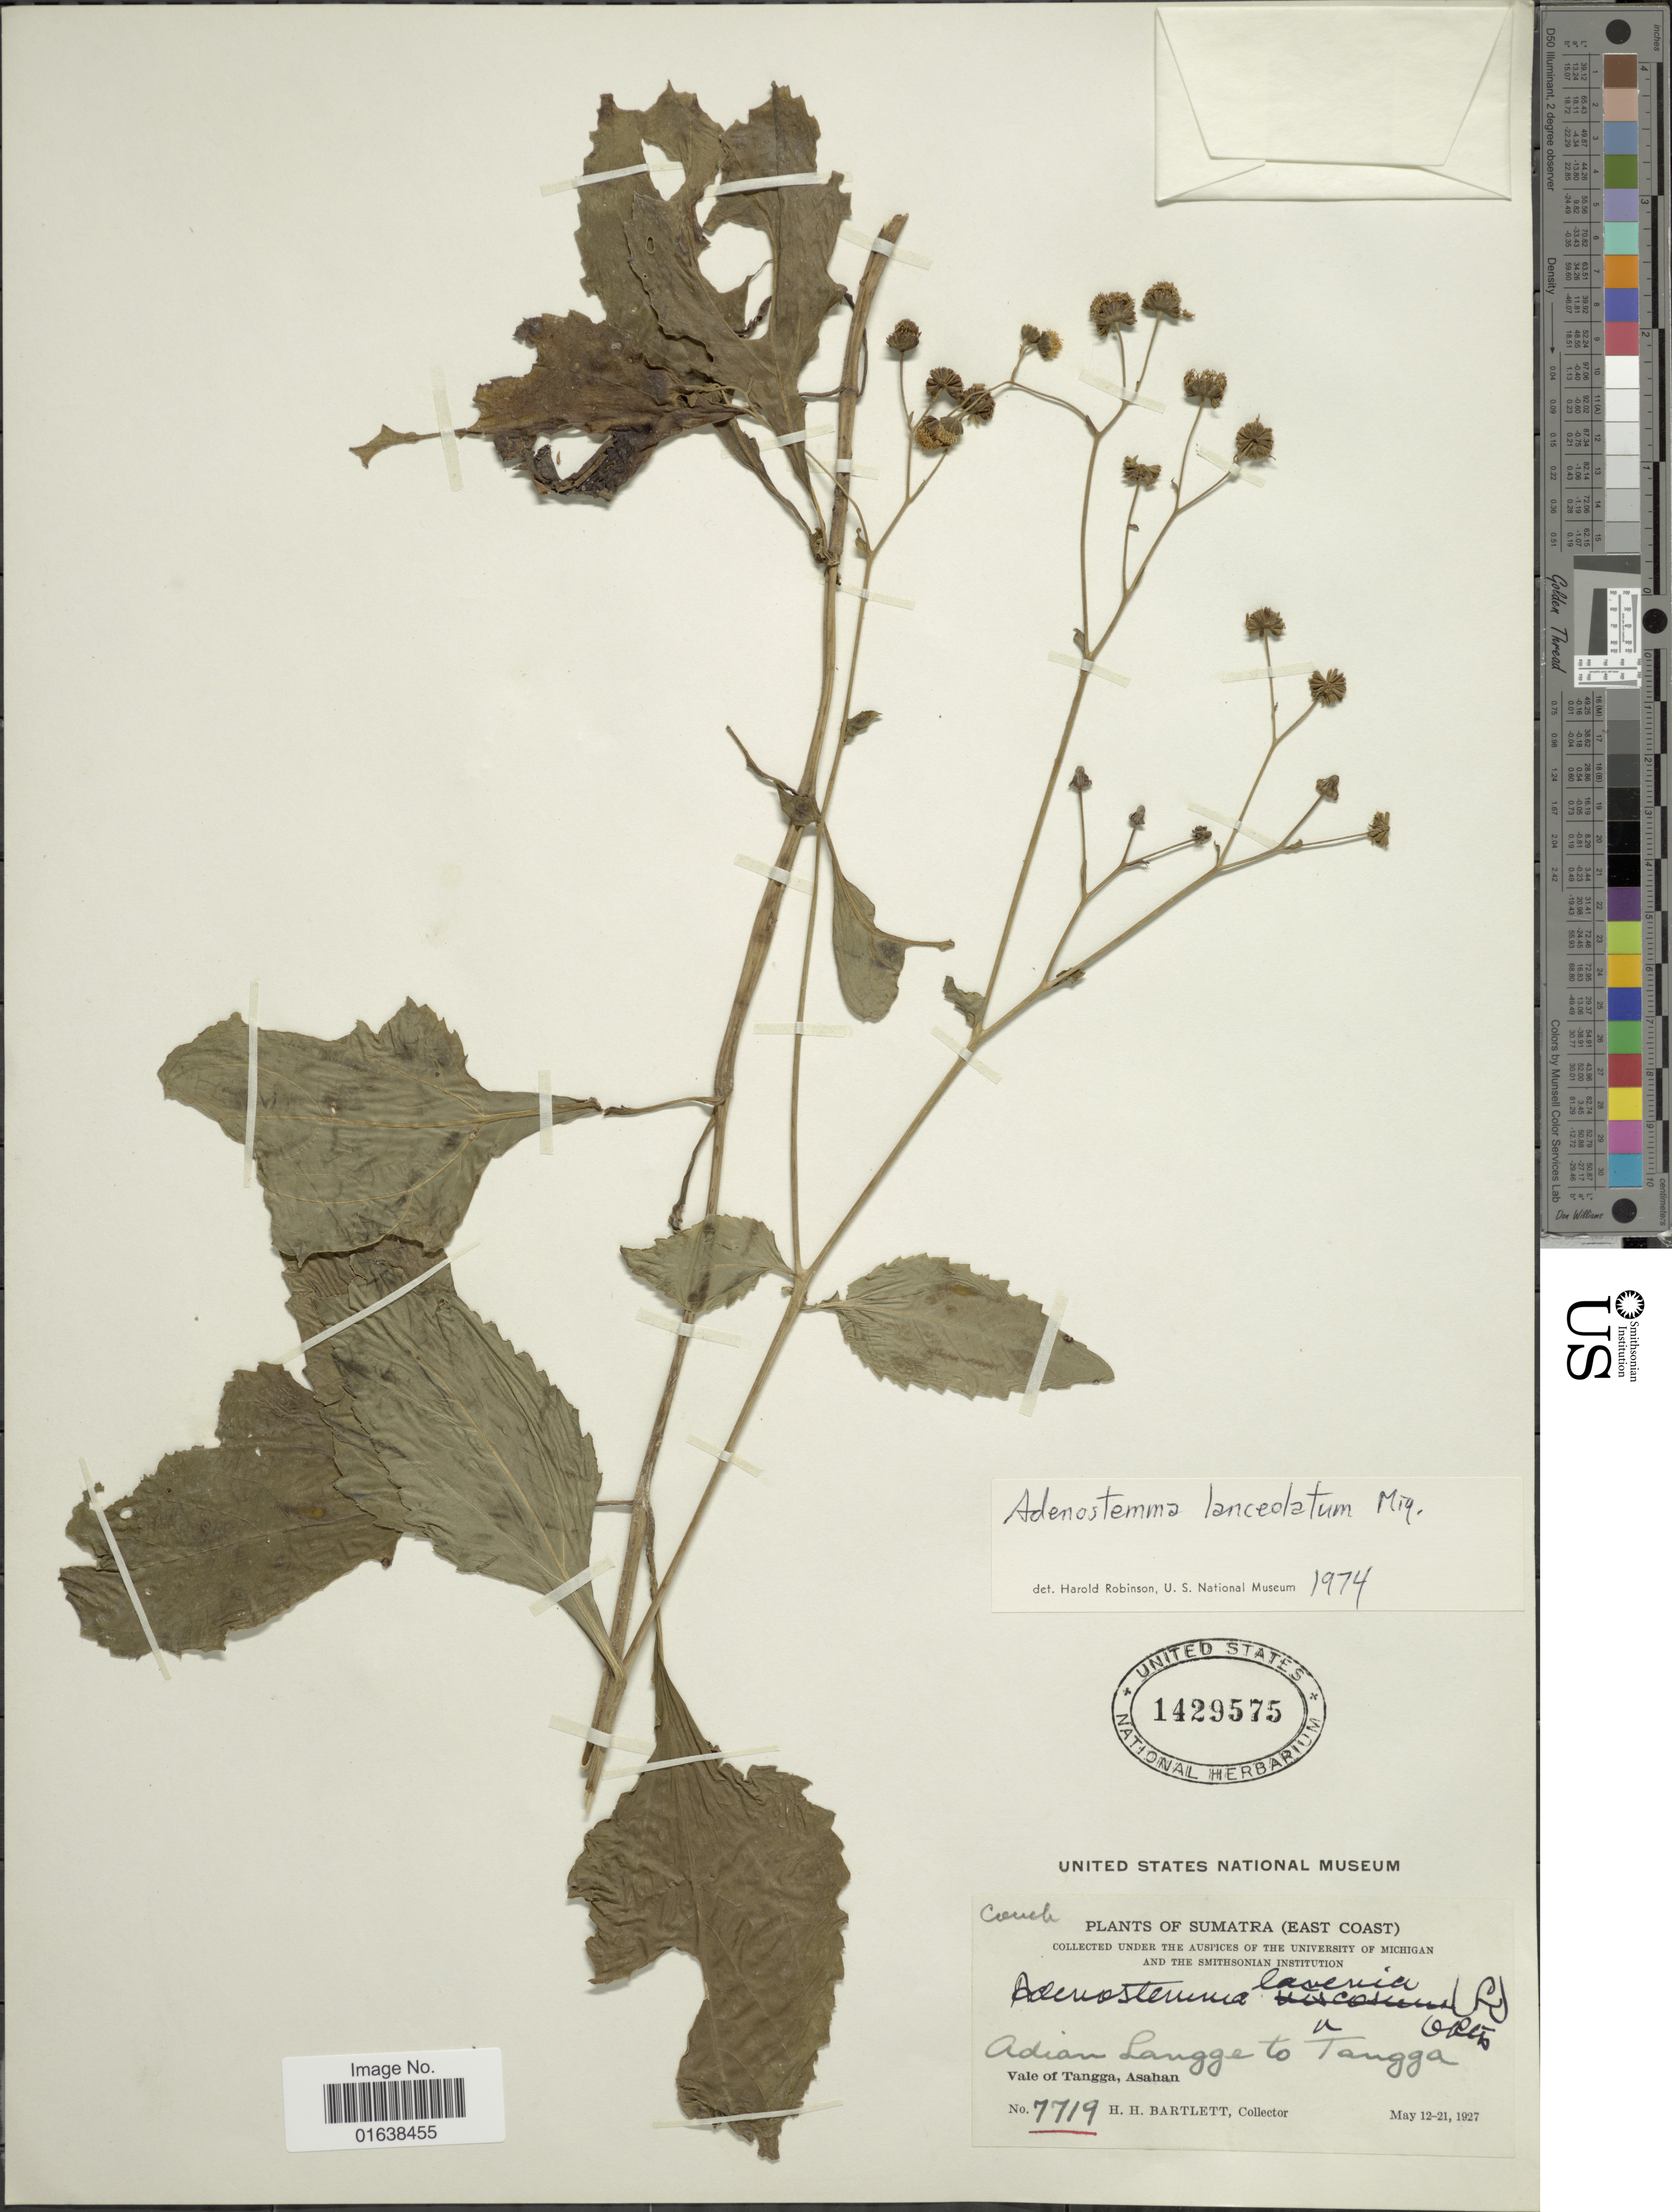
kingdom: Plantae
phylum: Tracheophyta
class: Magnoliopsida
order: Asterales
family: Asteraceae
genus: Adenostemma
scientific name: Adenostemma lanceolatum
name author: Miq.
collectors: H. H. Bartlett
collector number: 7719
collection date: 1927-05-12/1927-05-21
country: Indonesia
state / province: Sumatra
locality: Sumatra (East Coast), Adian langge to Tangga. Vale of Tangga, Asahan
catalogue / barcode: US 1429575